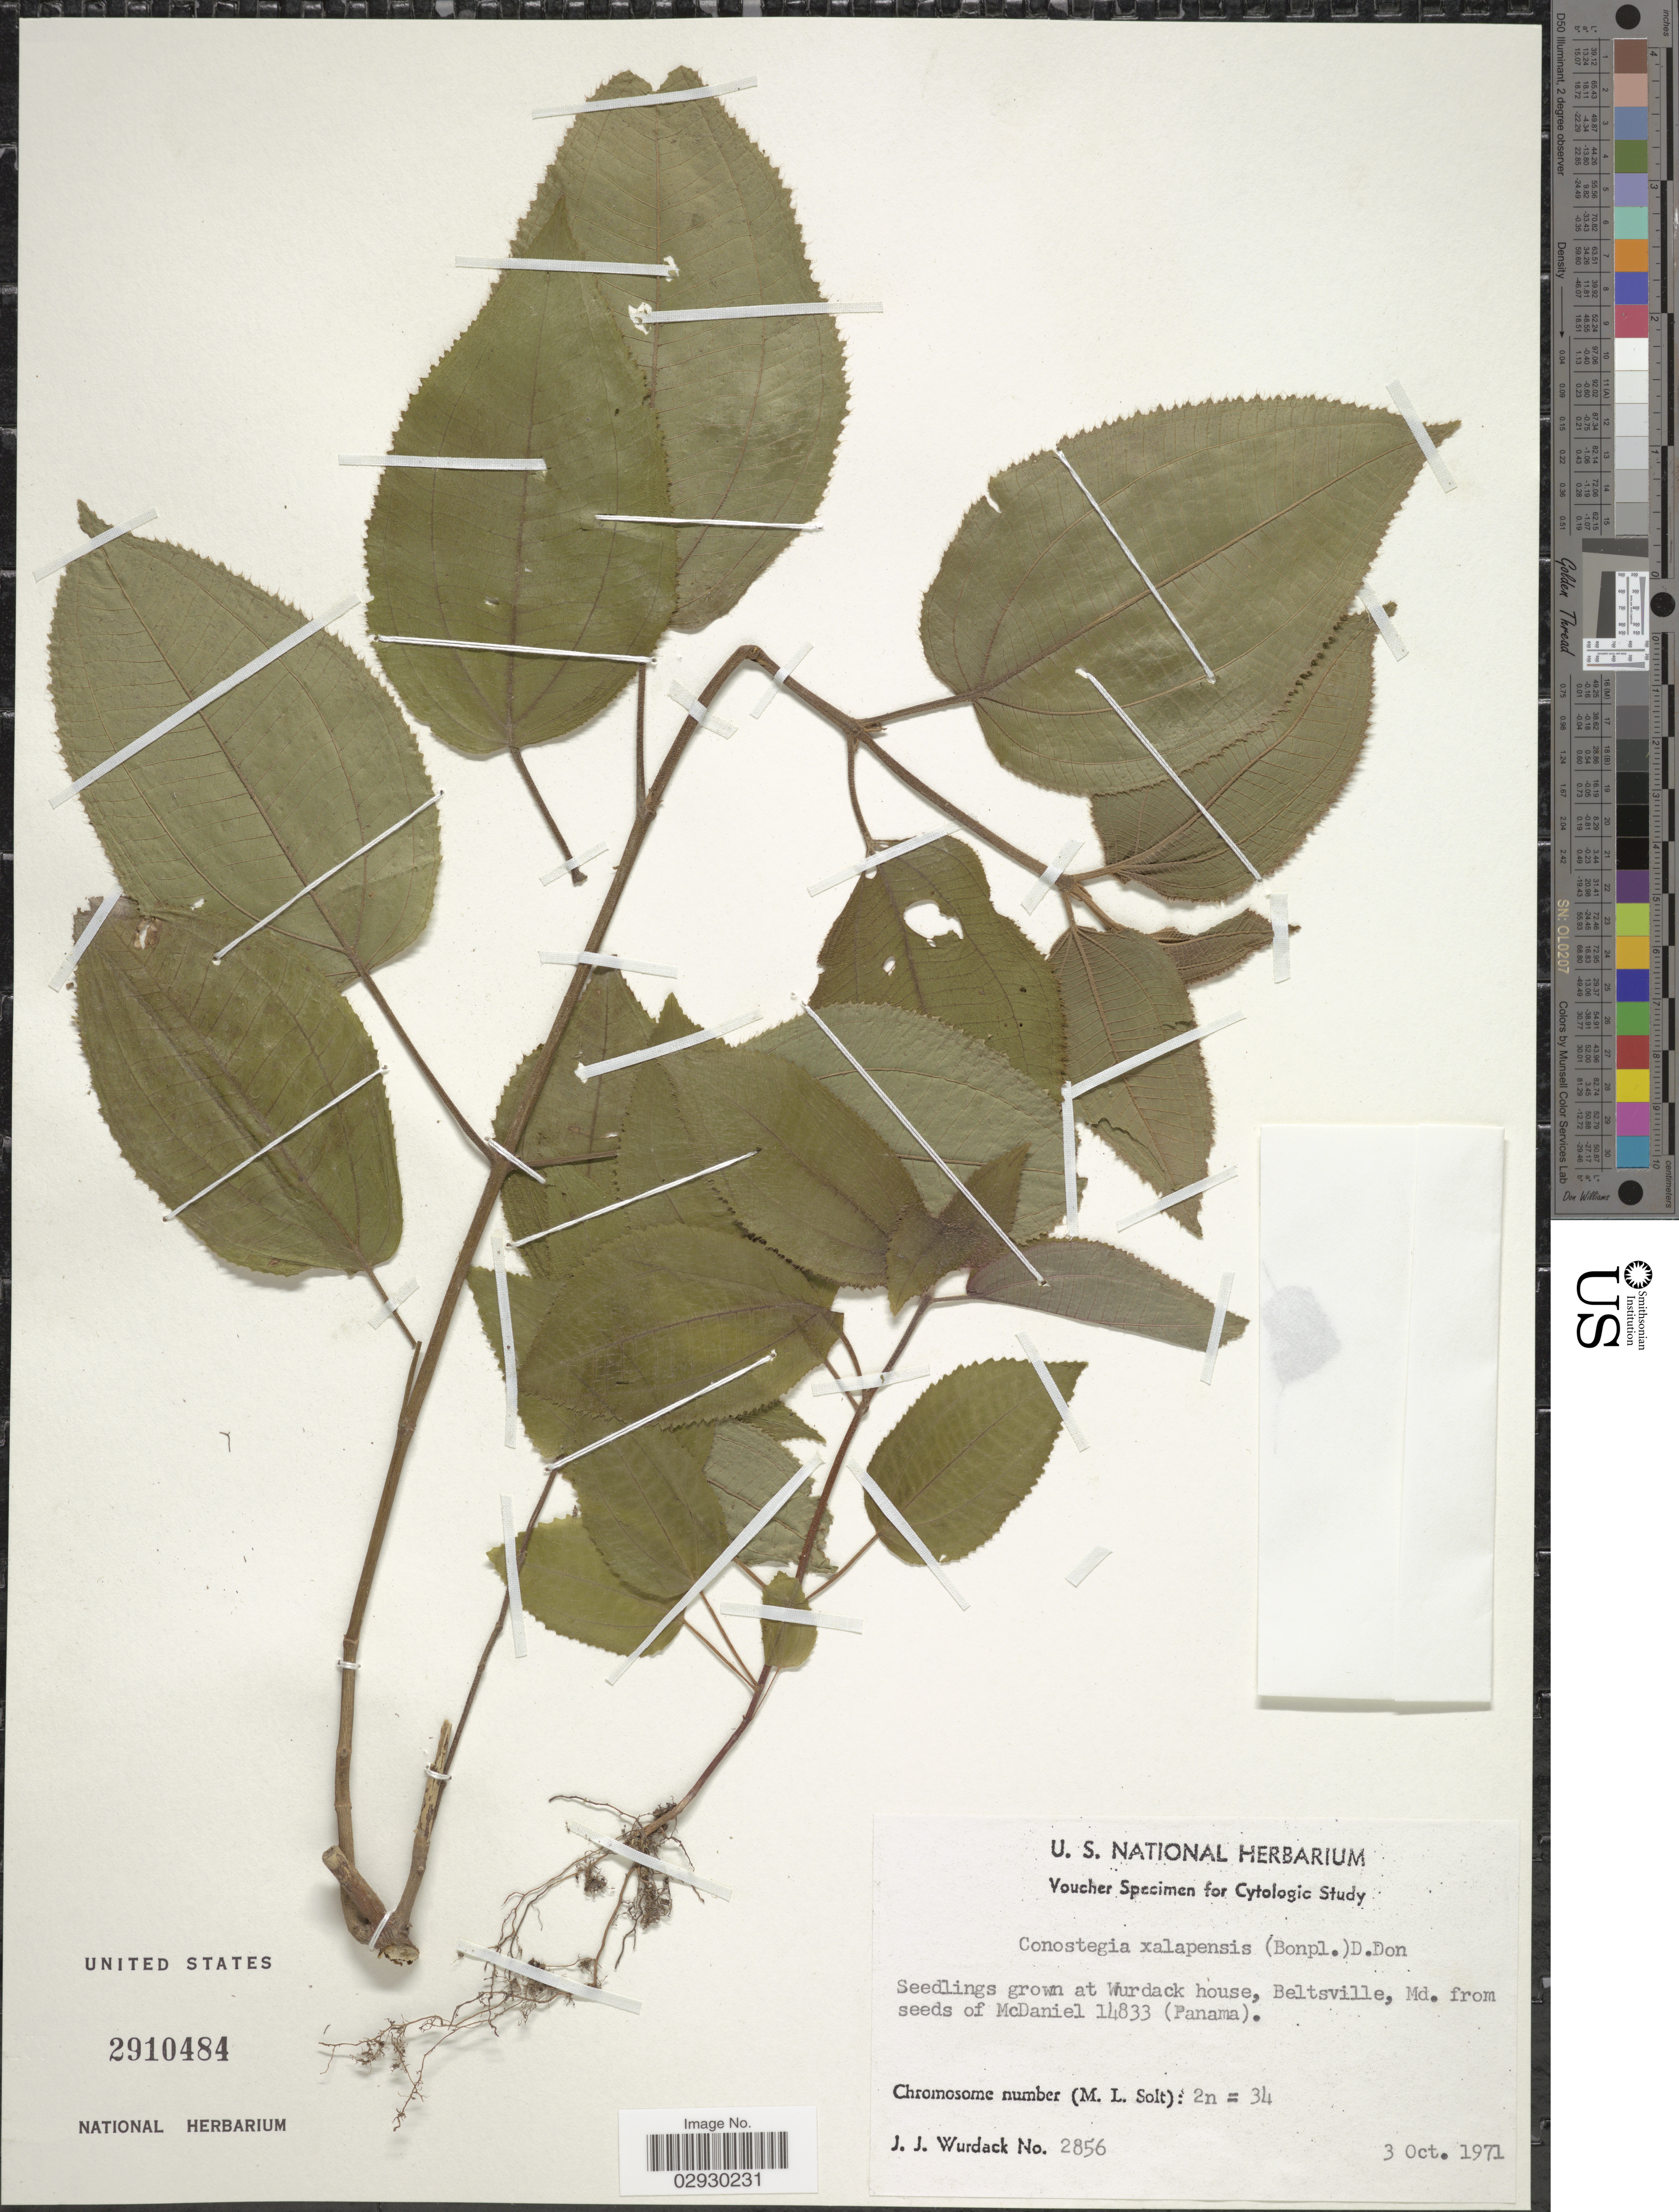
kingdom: Plantae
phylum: Tracheophyta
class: Magnoliopsida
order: Myrtales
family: Melastomataceae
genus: Conostegia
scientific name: Conostegia quadrangularis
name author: Schltdl. ex Steud.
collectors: J. J. Wurdack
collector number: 2856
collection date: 1971-10-03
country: United States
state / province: Maryland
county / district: Prince George's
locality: Grown at Wurdack house, Beltsville, Md.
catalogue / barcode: US 2910484